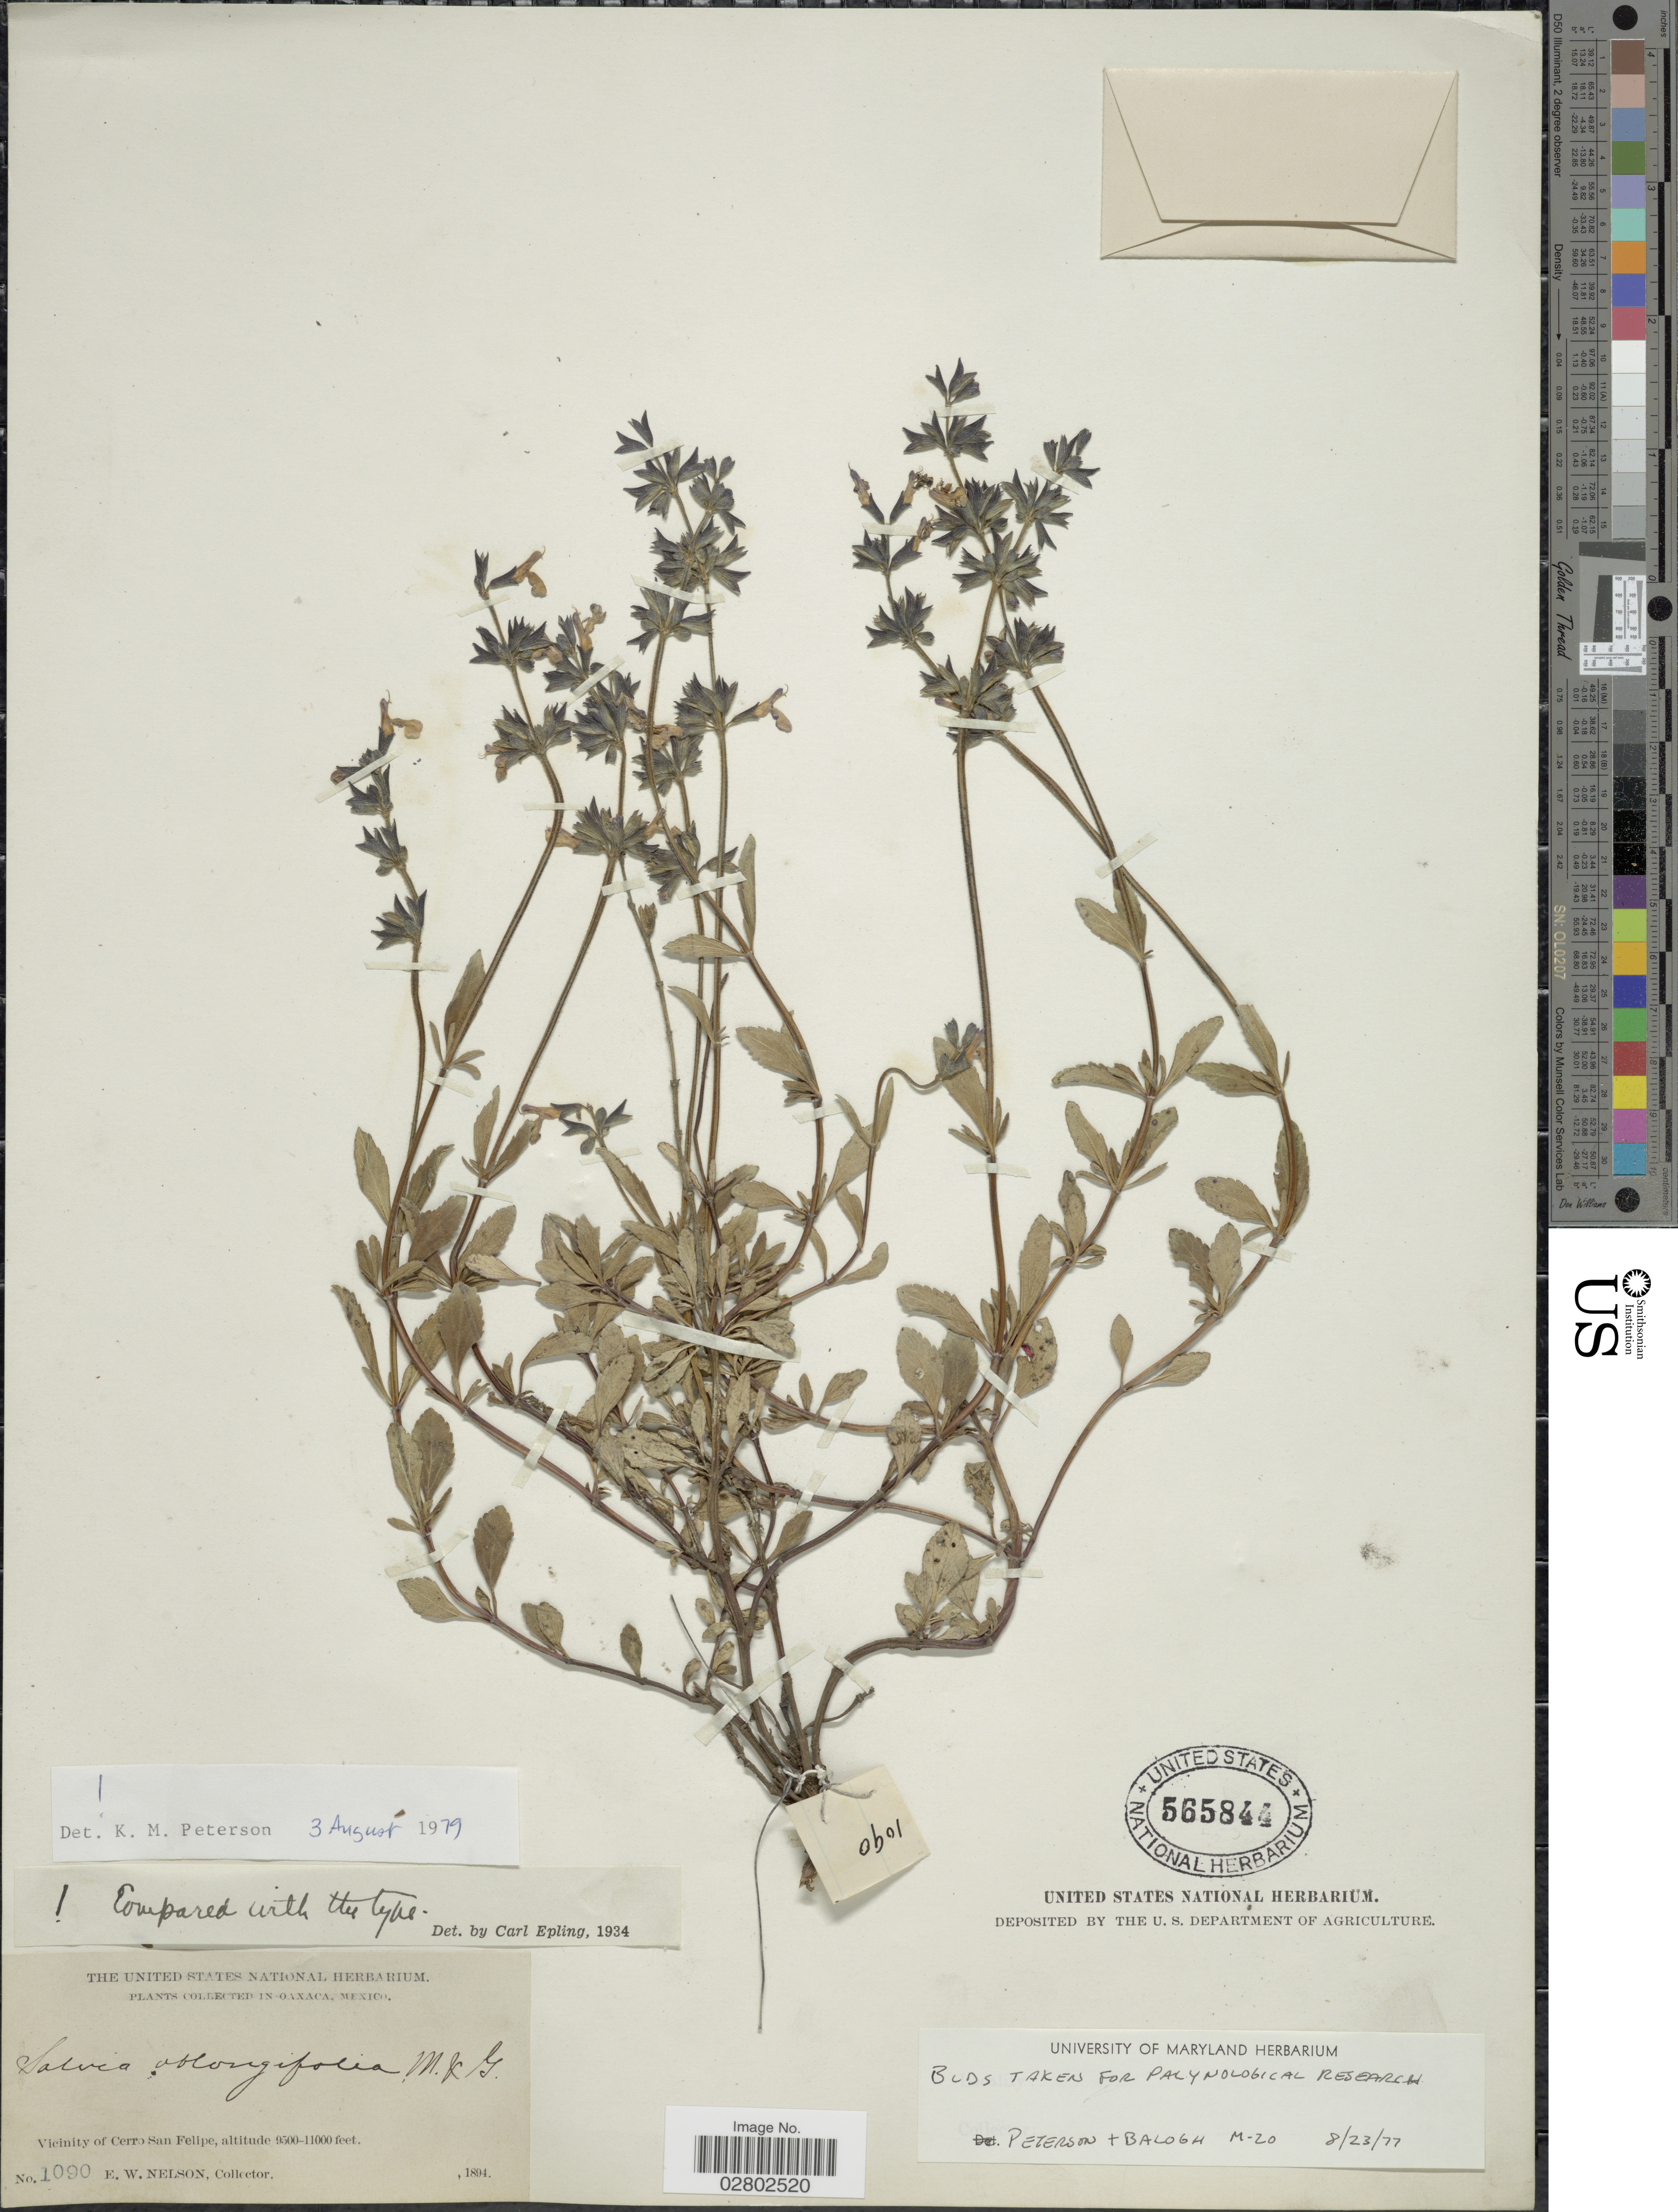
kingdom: Plantae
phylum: Tracheophyta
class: Magnoliopsida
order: Lamiales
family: Lamiaceae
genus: Salvia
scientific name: Salvia oblongifolia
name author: M. Martens & Galeotti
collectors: E. W. Nelson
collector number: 1090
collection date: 1894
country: Mexico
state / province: Oaxaca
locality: Vicinity of Cerro San Felipe.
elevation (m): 2896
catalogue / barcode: US 565844